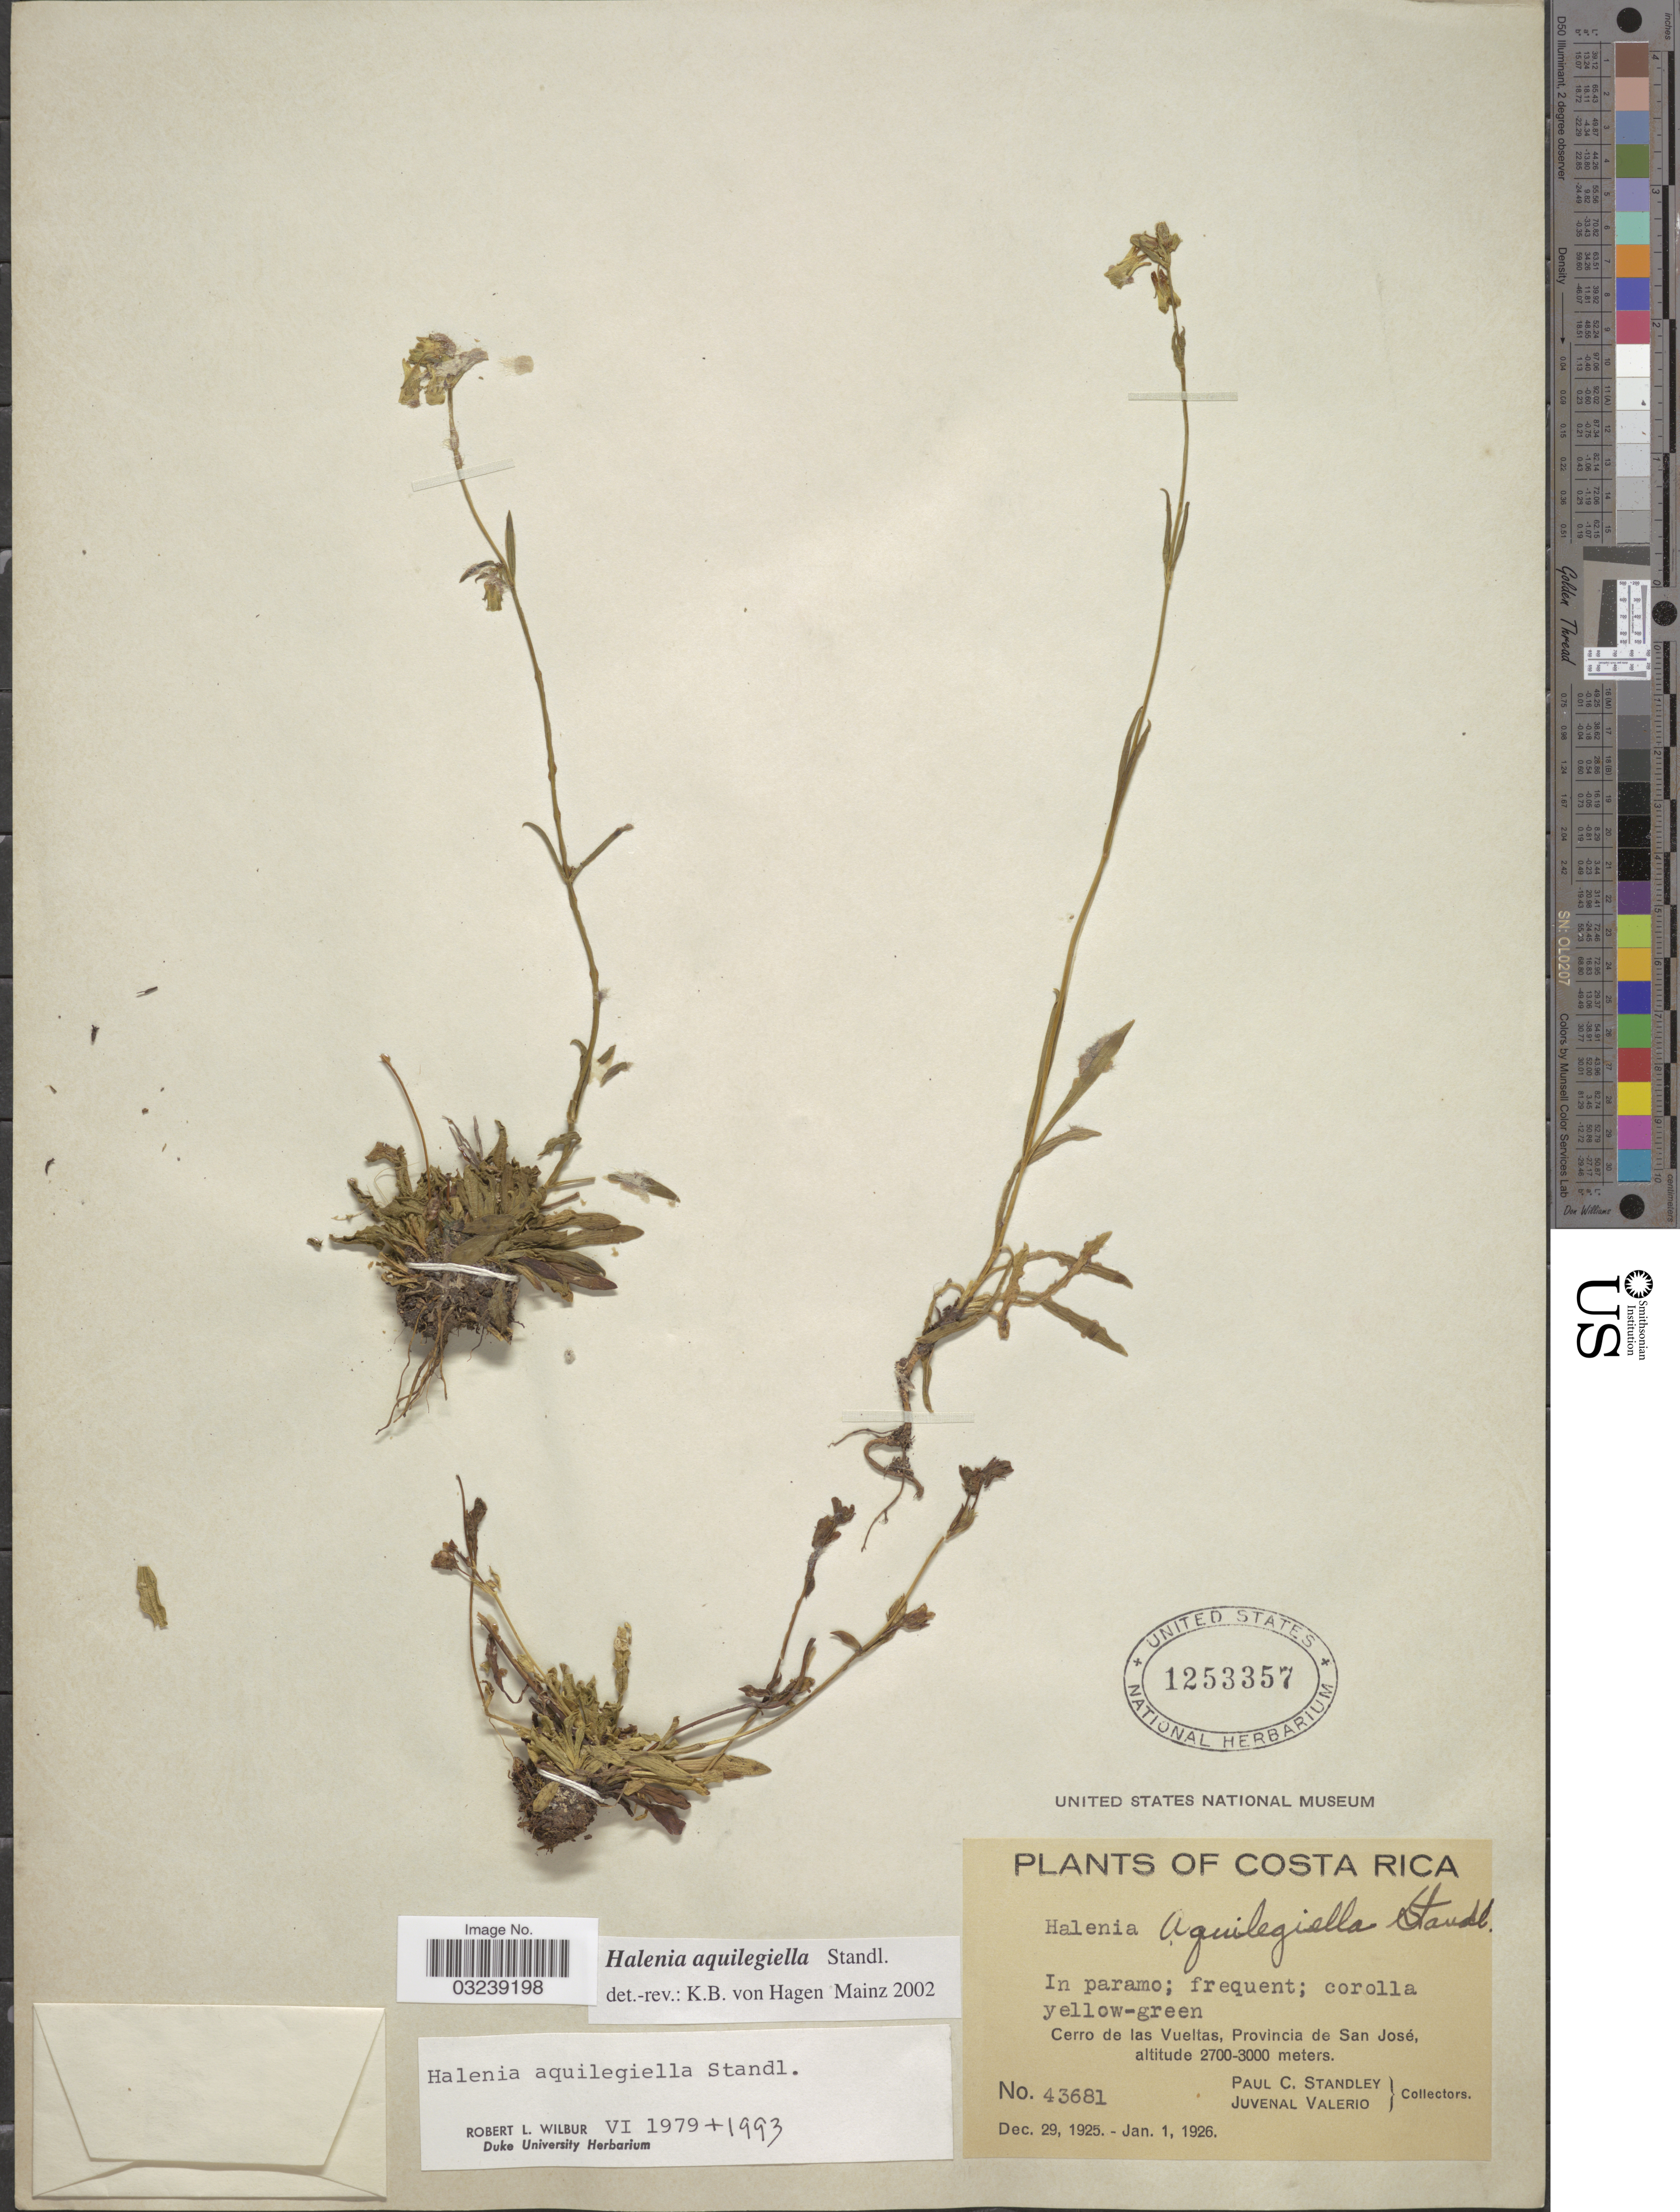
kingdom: Plantae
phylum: Tracheophyta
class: Magnoliopsida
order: Gentianales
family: Gentianaceae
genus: Halenia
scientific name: Halenia aquilegiella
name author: Standl.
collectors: P. C. Standley & J. Valerio R.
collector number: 43681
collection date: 1925-12-29/1926-01-01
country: Costa Rica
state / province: San José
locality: Cerro de las Vueltas, Provincia de San José.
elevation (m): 2700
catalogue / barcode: US 1253357